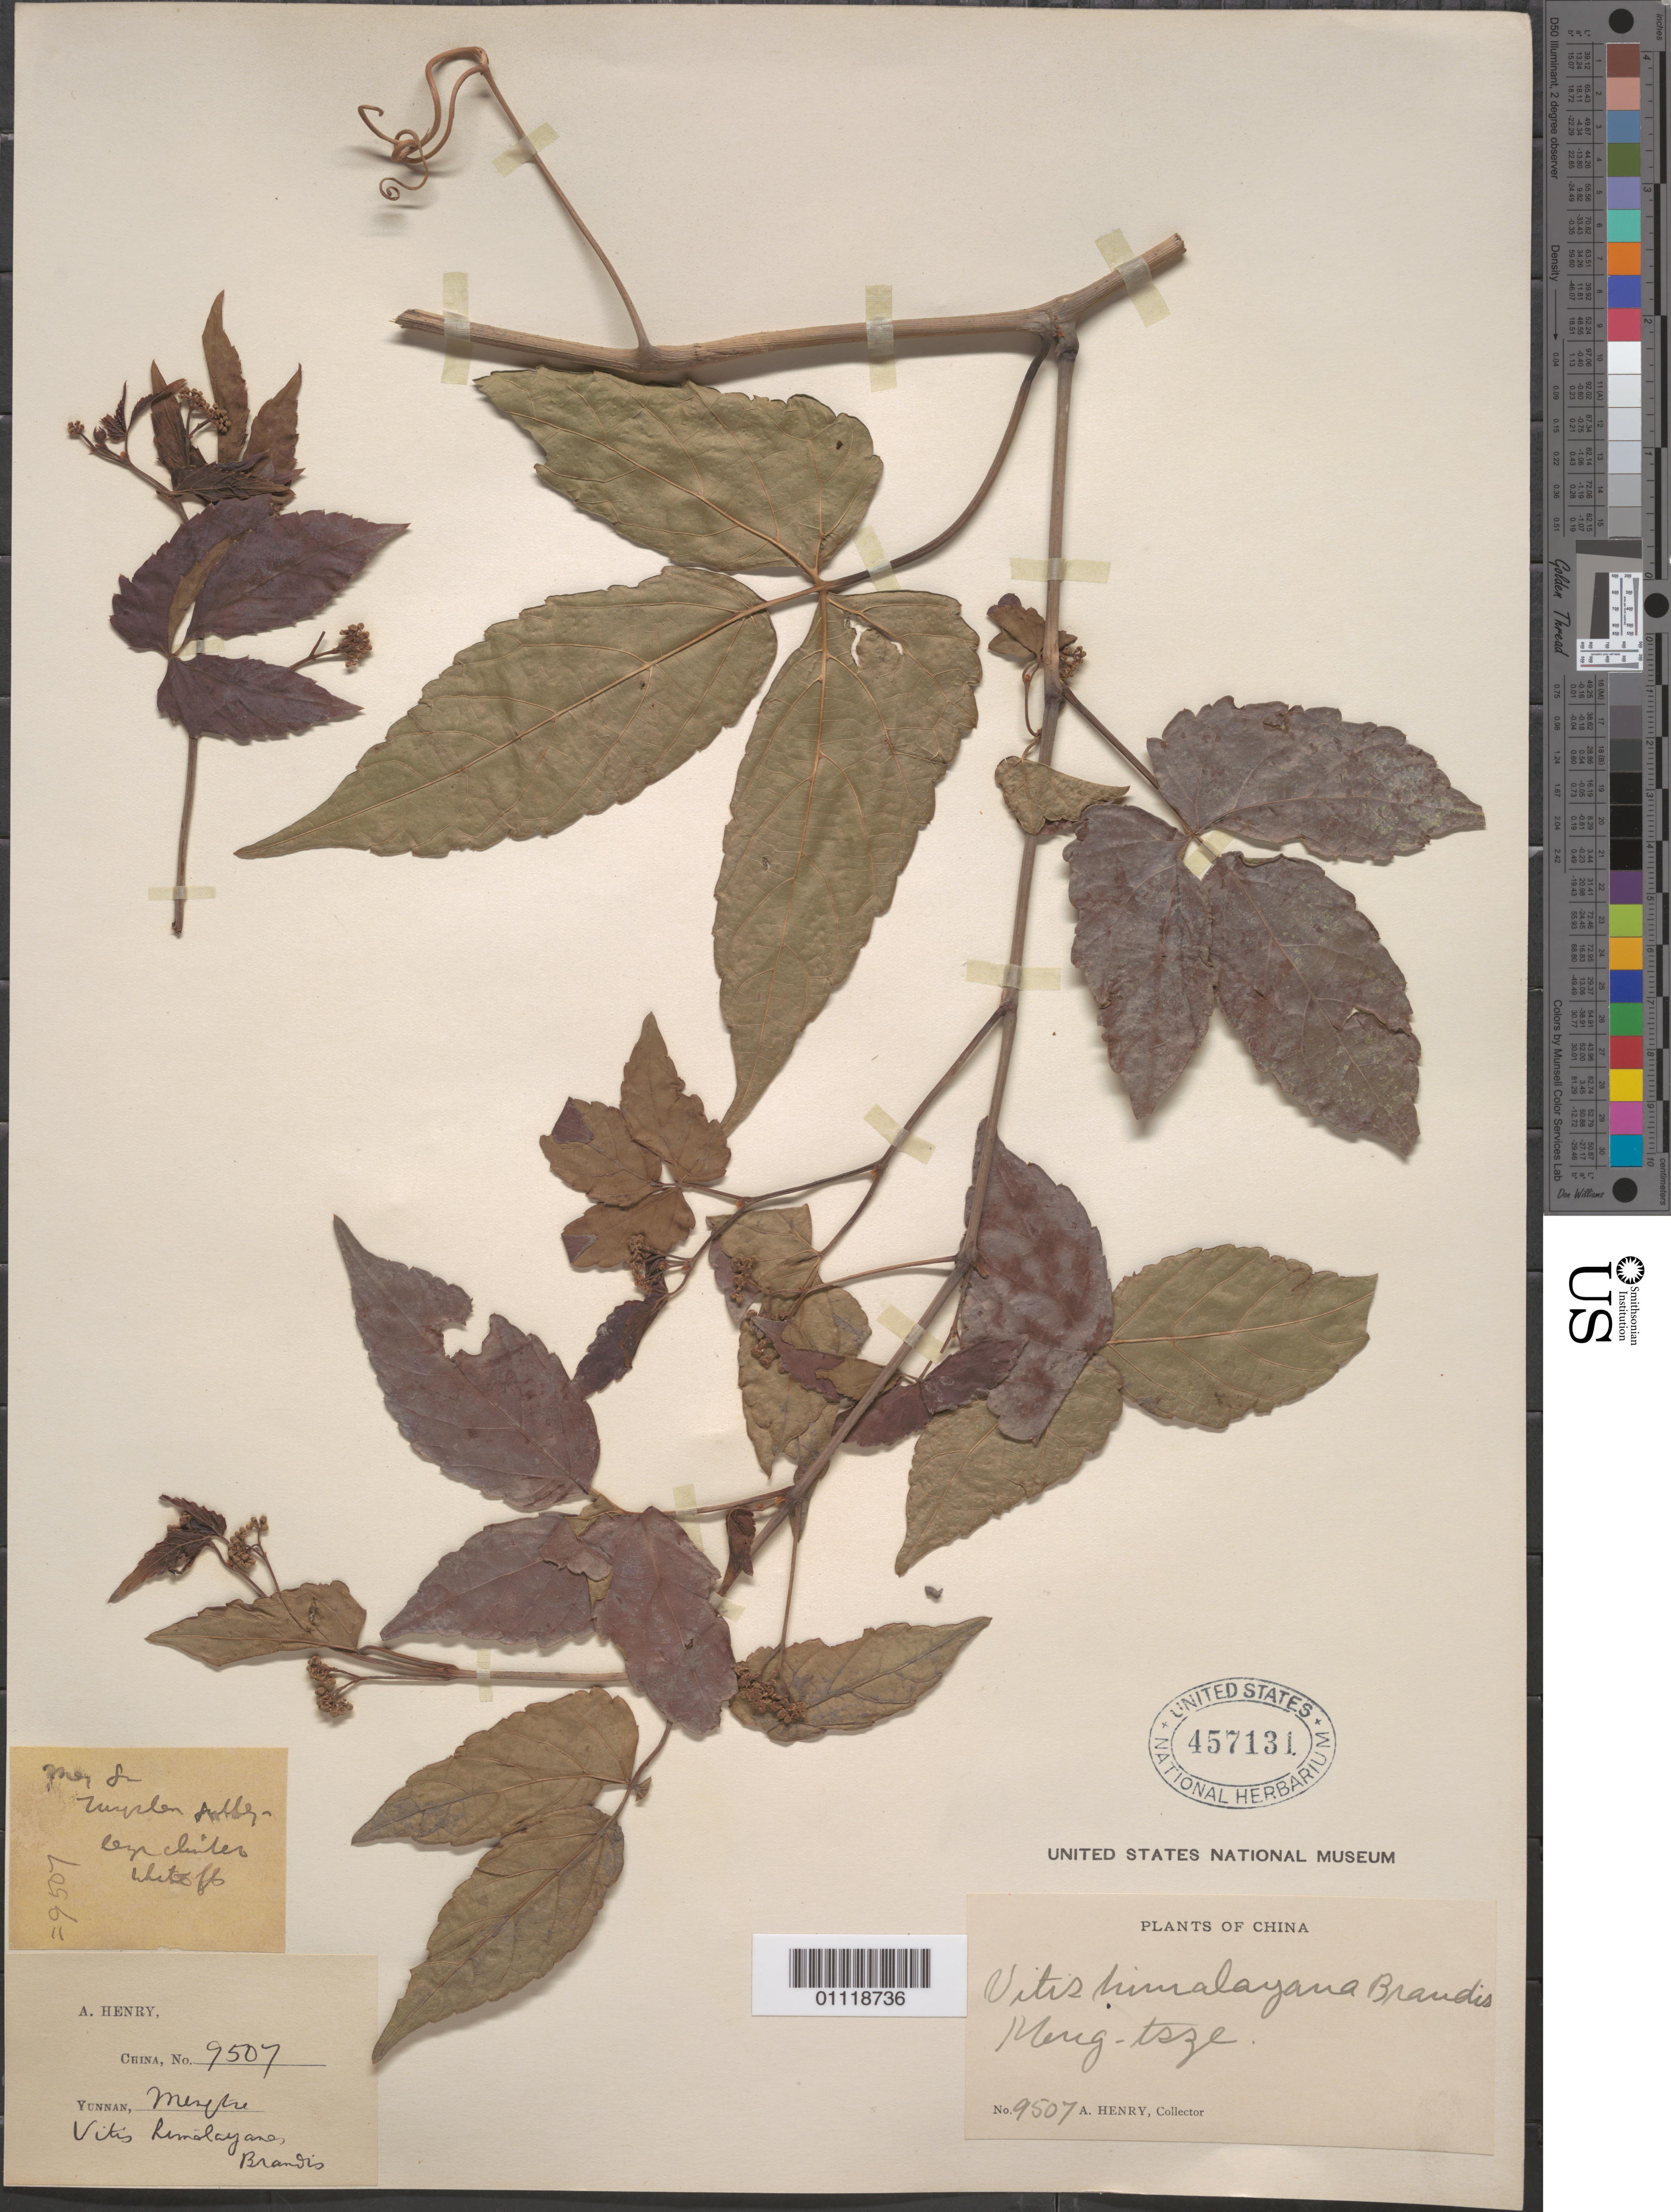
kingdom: Plantae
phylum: Tracheophyta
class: Magnoliopsida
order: Vitales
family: Vitaceae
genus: Parthenocissus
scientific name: Parthenocissus himalayana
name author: (Royle) Planch.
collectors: A. Henry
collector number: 9507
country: China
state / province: Yunnan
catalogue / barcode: US 457131